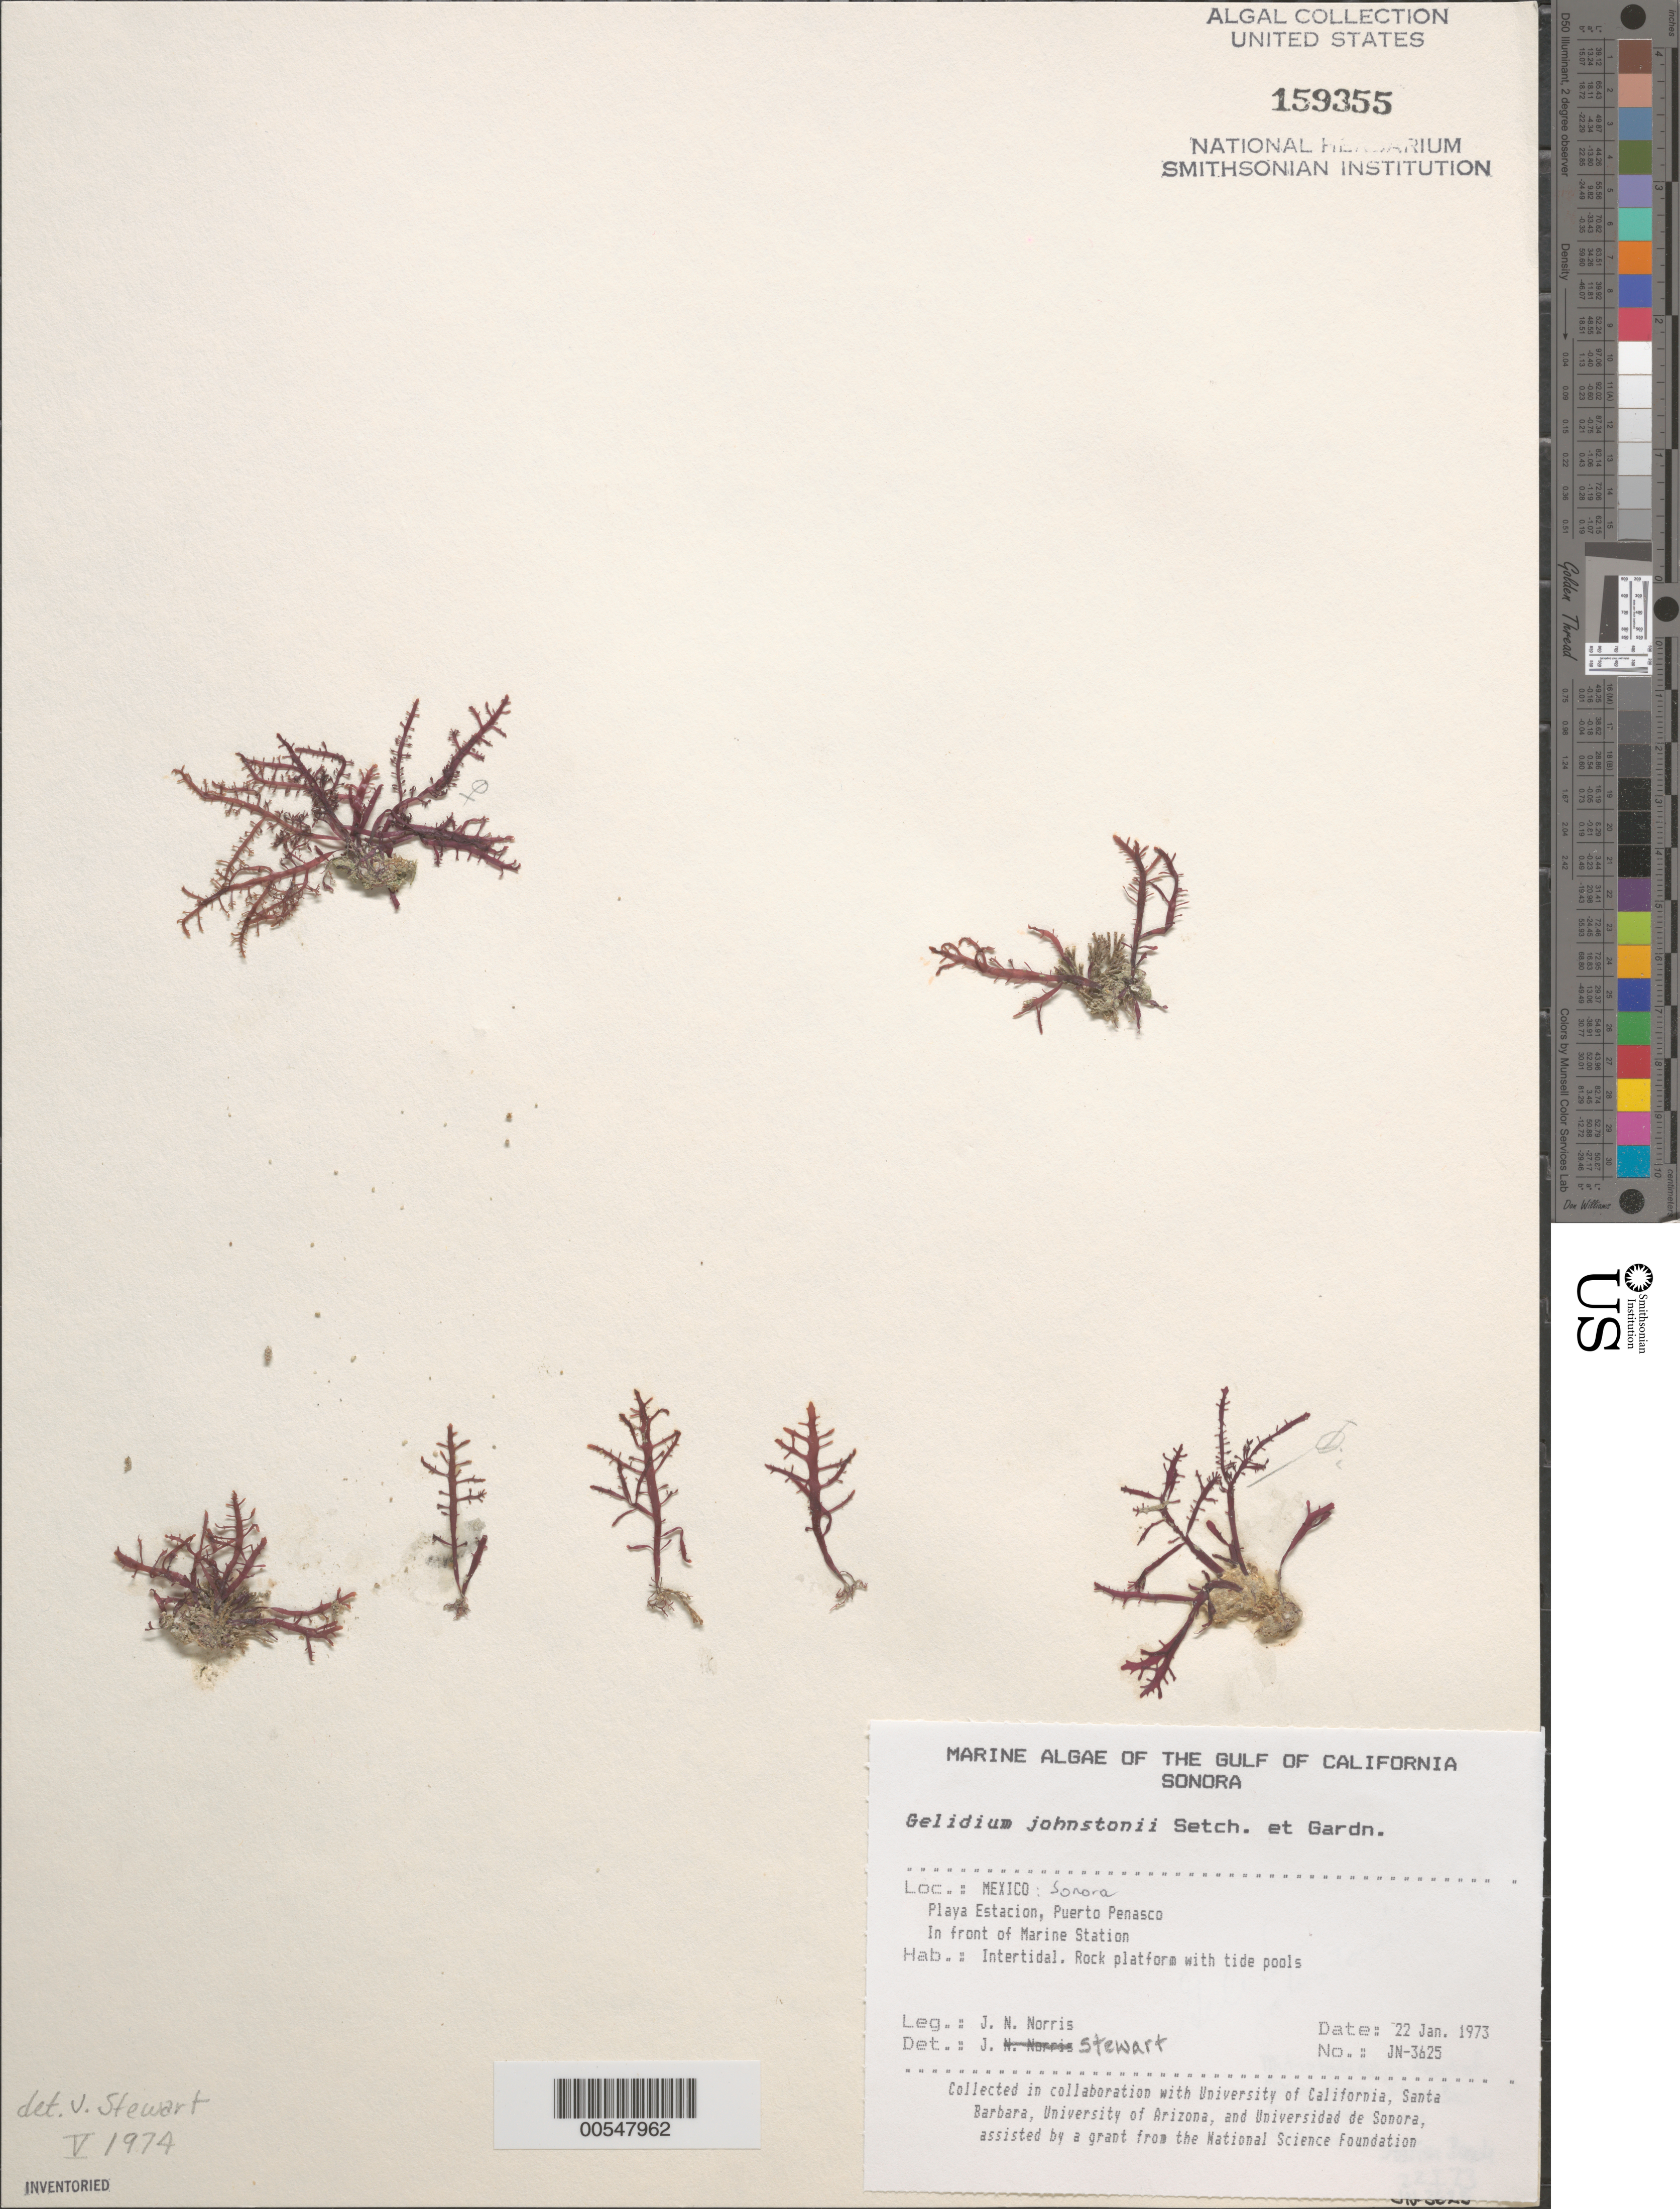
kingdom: Plantae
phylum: Rhodophyta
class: Florideophyceae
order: Gelidiales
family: Gelidiaceae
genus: Gelidium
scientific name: Gelidium johnstonii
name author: Setchell & N.L. Gardner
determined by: Stewart, J.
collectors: J. N. Norris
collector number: JN-3625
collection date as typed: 22 Jan 1973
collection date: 1973-01-22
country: Mexico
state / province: Sonora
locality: Playa Estacion, Puerto Penasco, marine station shore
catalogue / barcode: US 159355